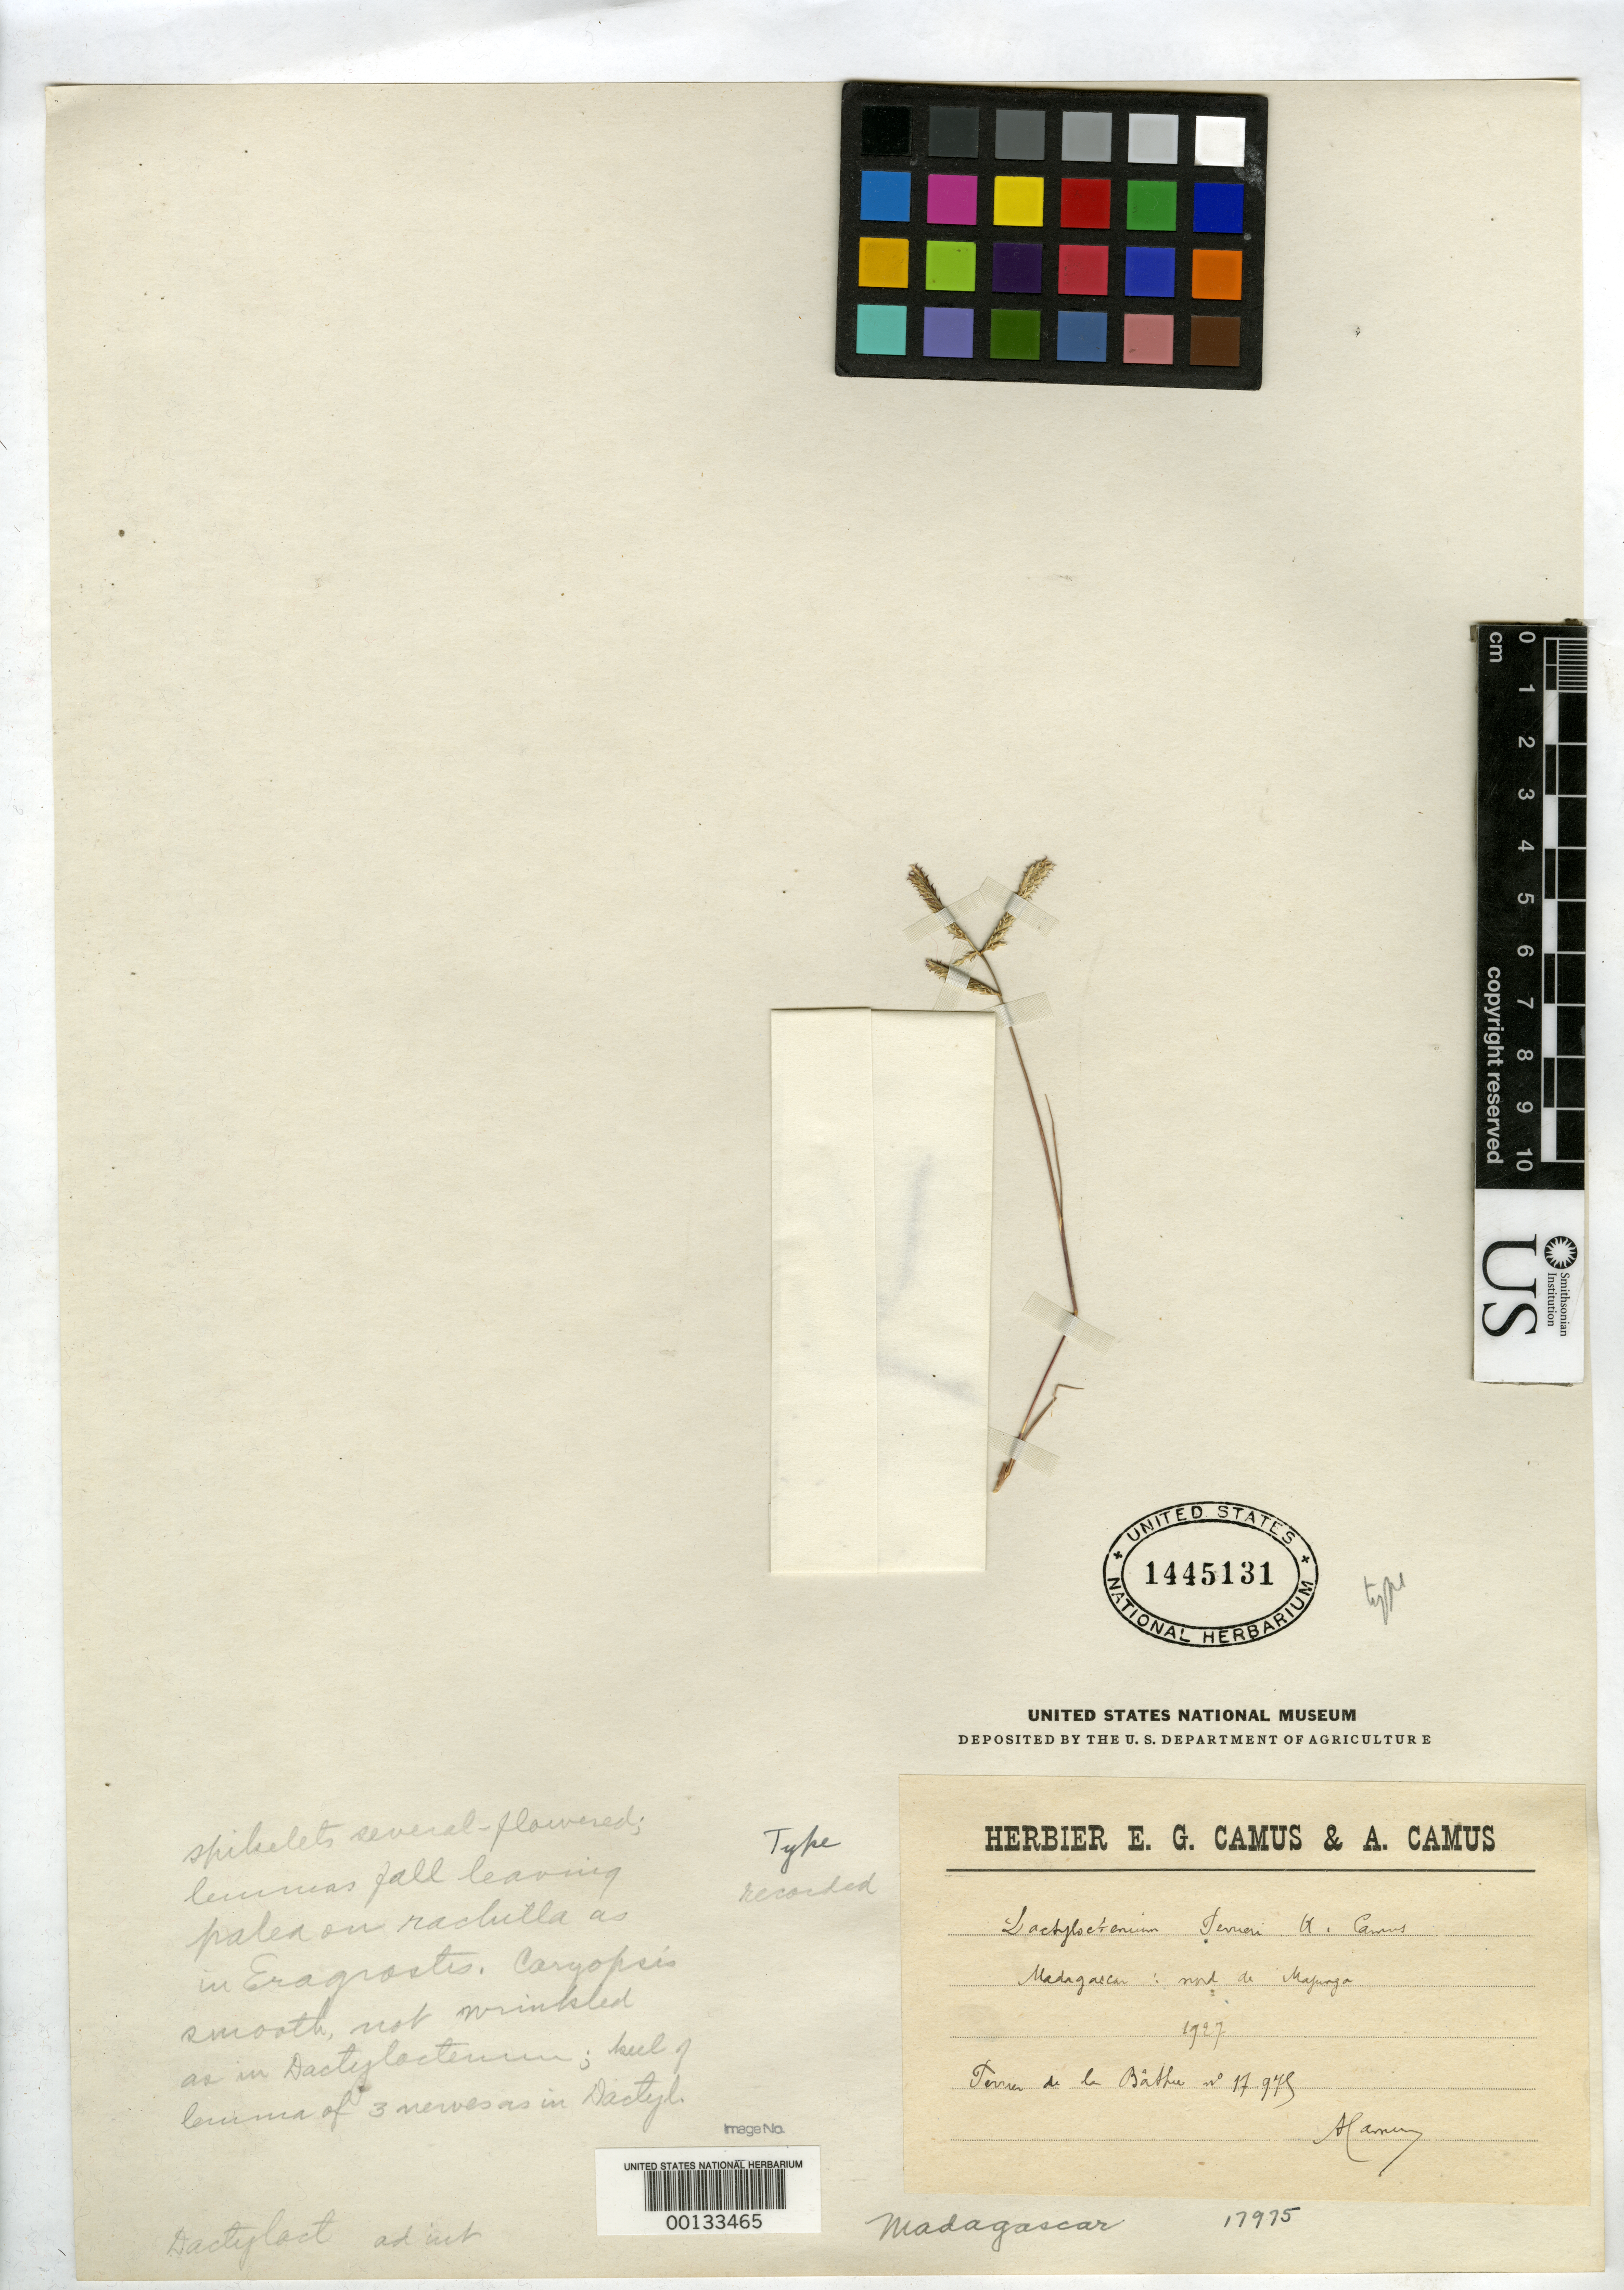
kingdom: Plantae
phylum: Tracheophyta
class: Liliopsida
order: Poales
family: Poaceae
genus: Dactyloctenium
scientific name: Dactyloctenium perrieri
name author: A. Camus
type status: Type Fragment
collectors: H. Perrier de la Bâthie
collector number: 17975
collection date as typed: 1927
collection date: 1927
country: Madagascar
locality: Dunes au Nord de Majunga.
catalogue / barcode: US 1445131